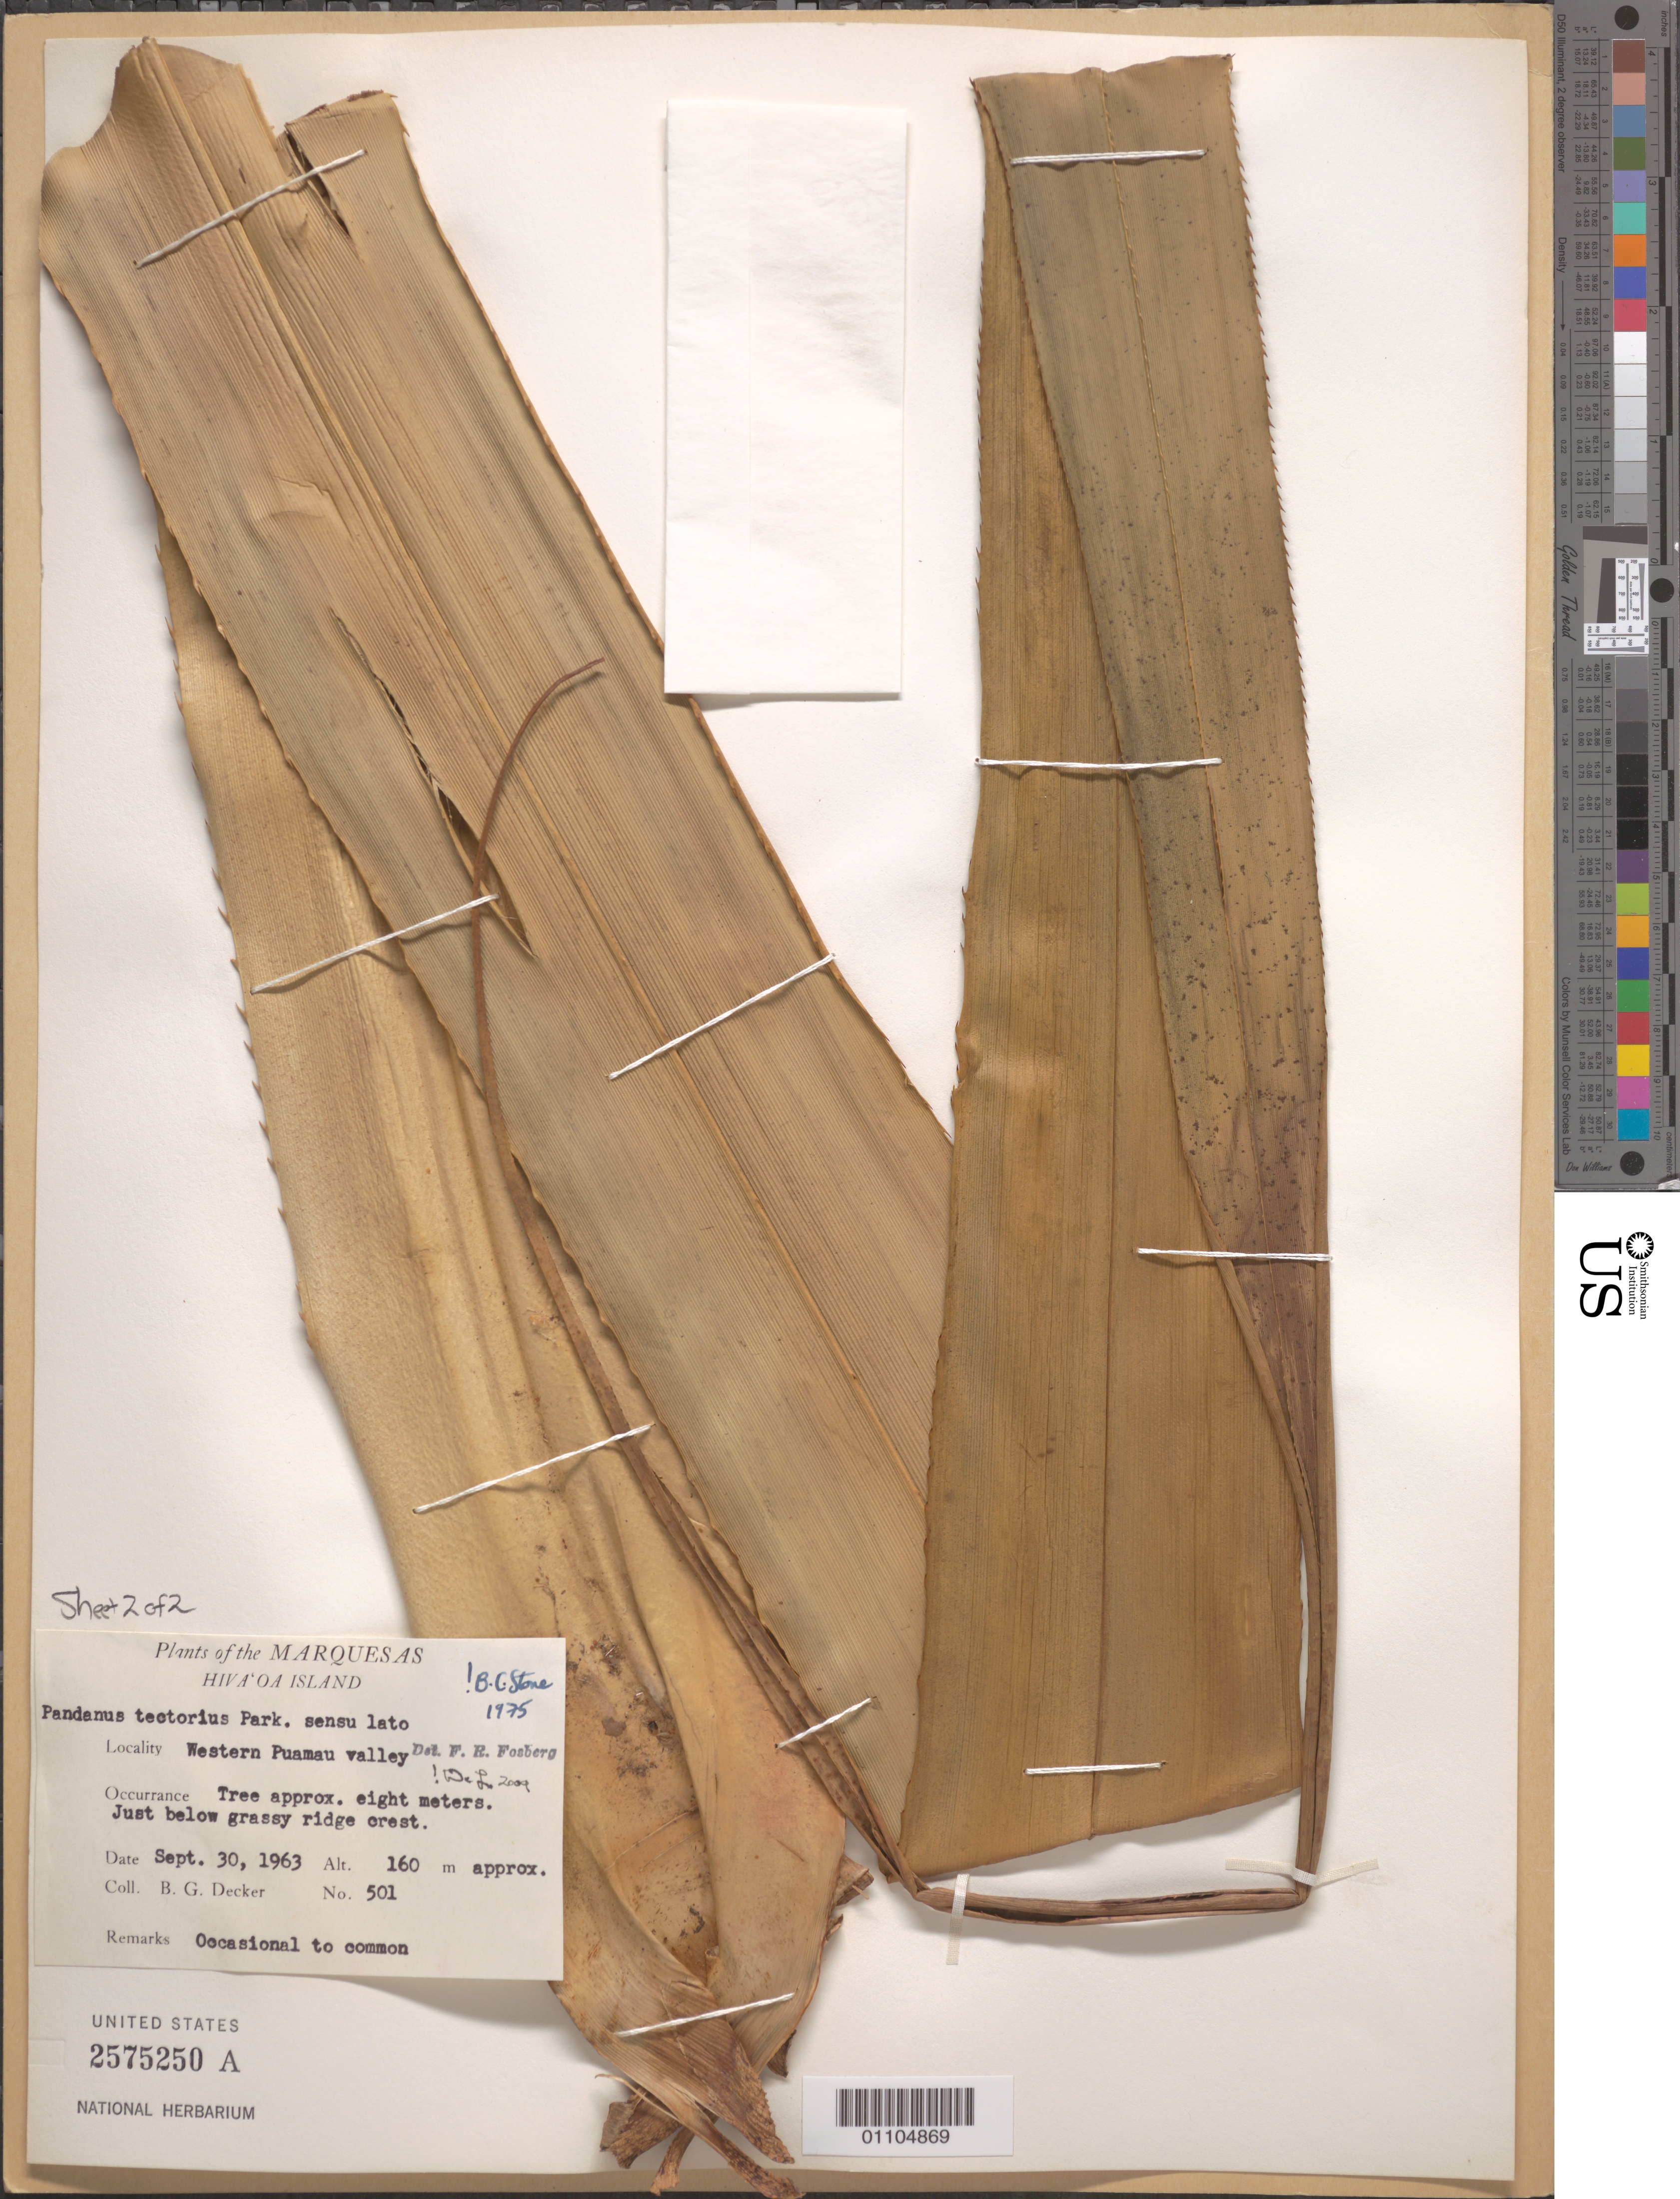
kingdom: Plantae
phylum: Tracheophyta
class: Liliopsida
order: Pandanales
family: Pandanaceae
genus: Pandanus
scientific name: Pandanus tectorius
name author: Parkinson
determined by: Wagner, W. L., (BOT), Smithsonian Institution - National Museum of Natural History (UNITED STATES)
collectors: B. G. Decker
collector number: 501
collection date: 1963-09-30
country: French Polynesia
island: Hiva Oa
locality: W Puamau Valley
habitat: Occasional to common just below grassy ridge crest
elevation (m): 160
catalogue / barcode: US 2575250A